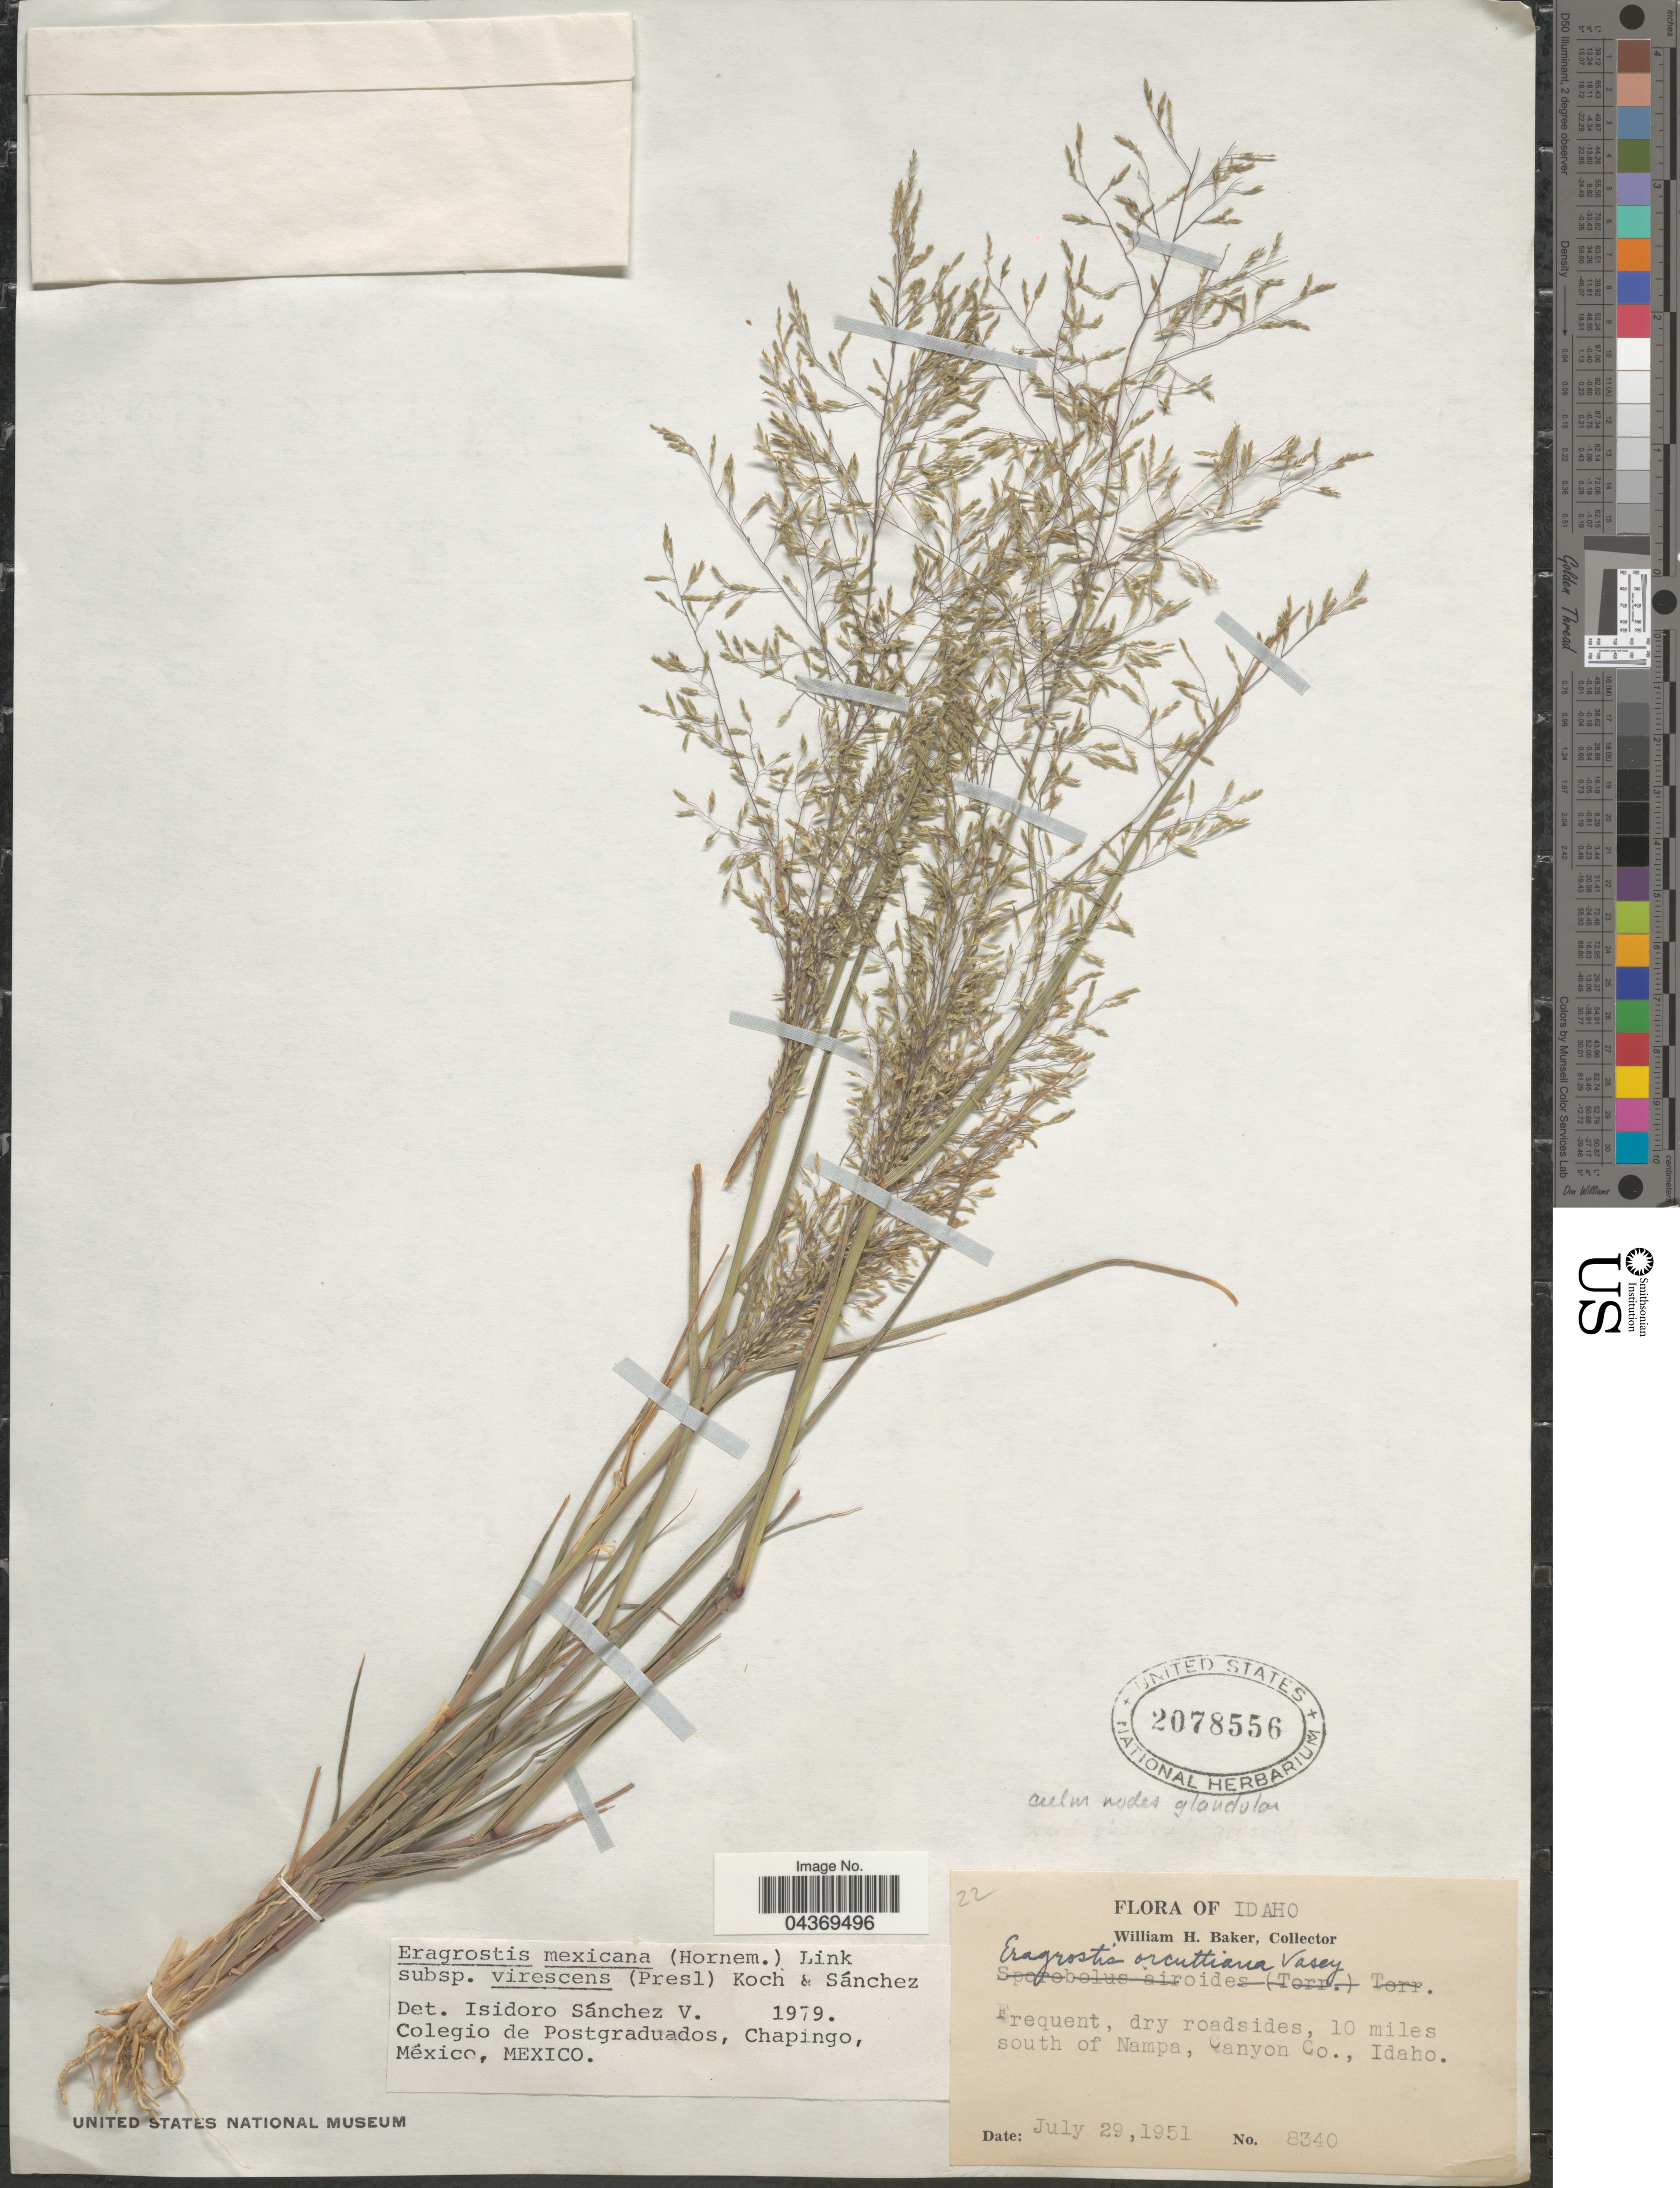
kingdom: Plantae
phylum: Tracheophyta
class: Liliopsida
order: Poales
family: Poaceae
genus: Eragrostis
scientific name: Eragrostis mexicana subsp. virescens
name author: (J. Presl) S.D. Koch & Sánchez Vega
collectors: W. H. Baker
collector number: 8340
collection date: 1951-07-29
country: United States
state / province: Idaho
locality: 10 miles south of Nampa, Canyon Co.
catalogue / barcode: US 2078556